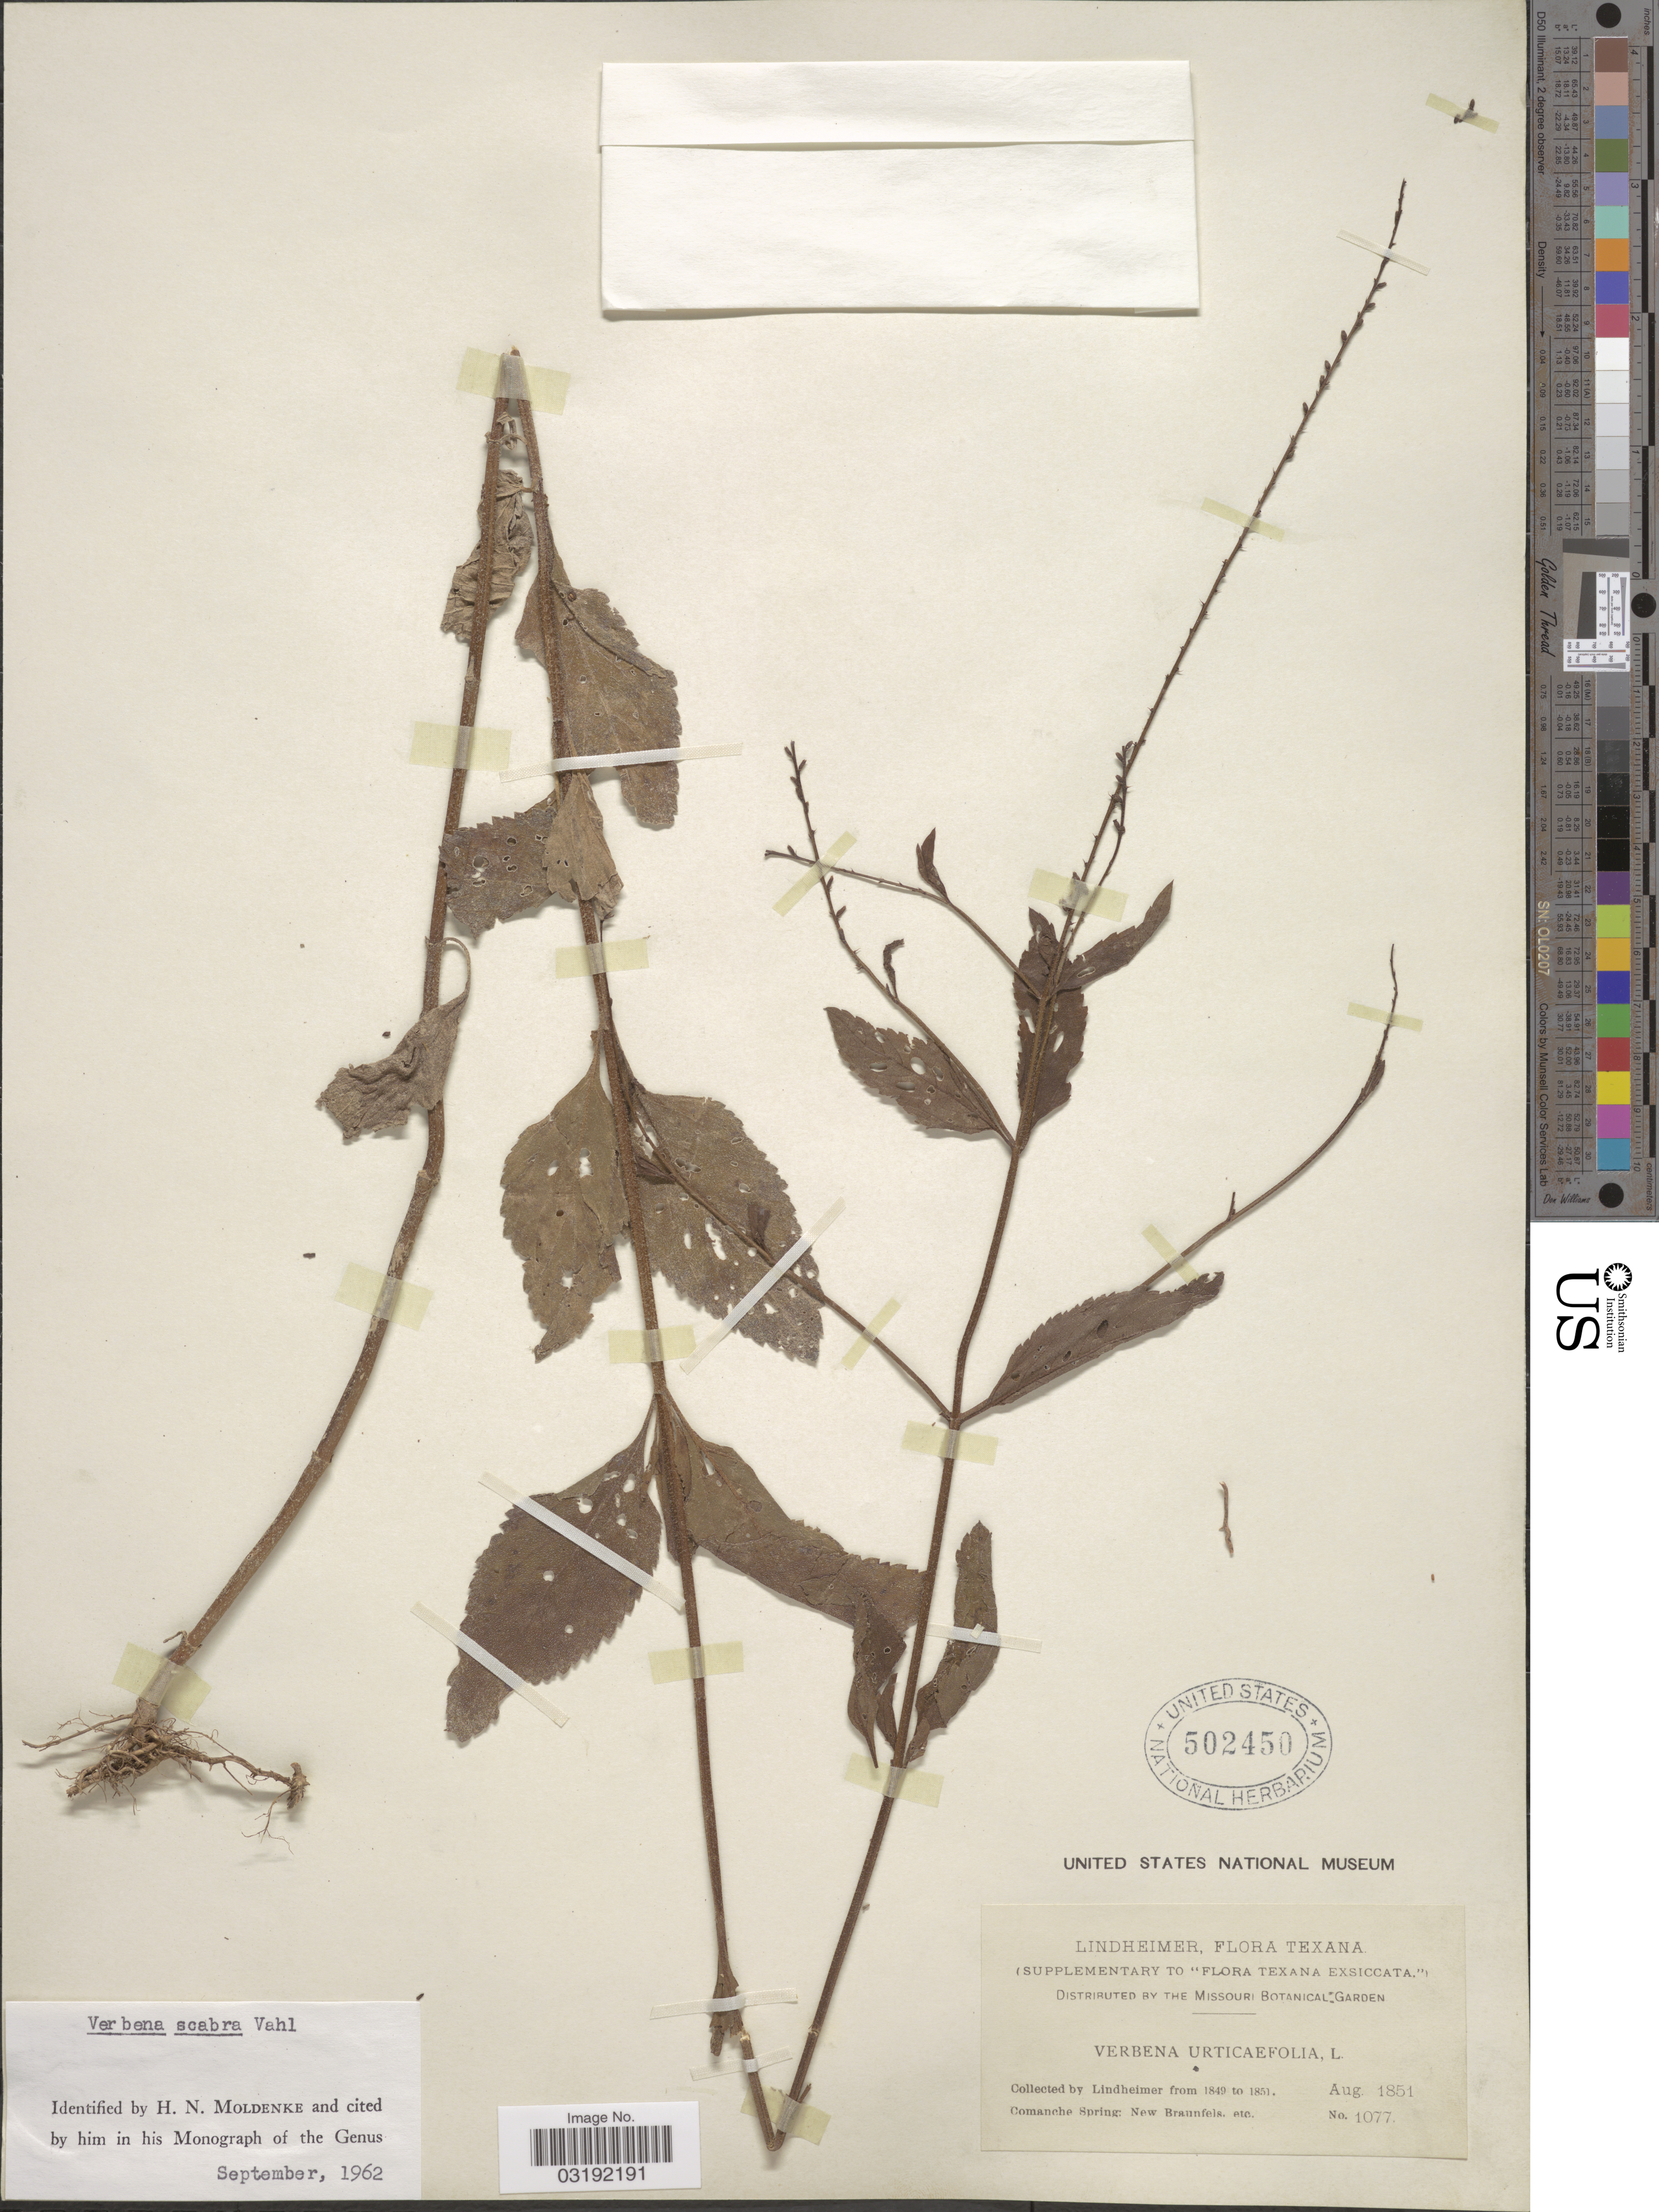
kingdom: Plantae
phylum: Tracheophyta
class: Magnoliopsida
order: Lamiales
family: Verbenaceae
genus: Verbena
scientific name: Verbena scabra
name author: Vahl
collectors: -. Lindheimer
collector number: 1077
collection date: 1851-08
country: United States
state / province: Texas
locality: Comanche Spring: New Braunfels, etc.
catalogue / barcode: US 502450